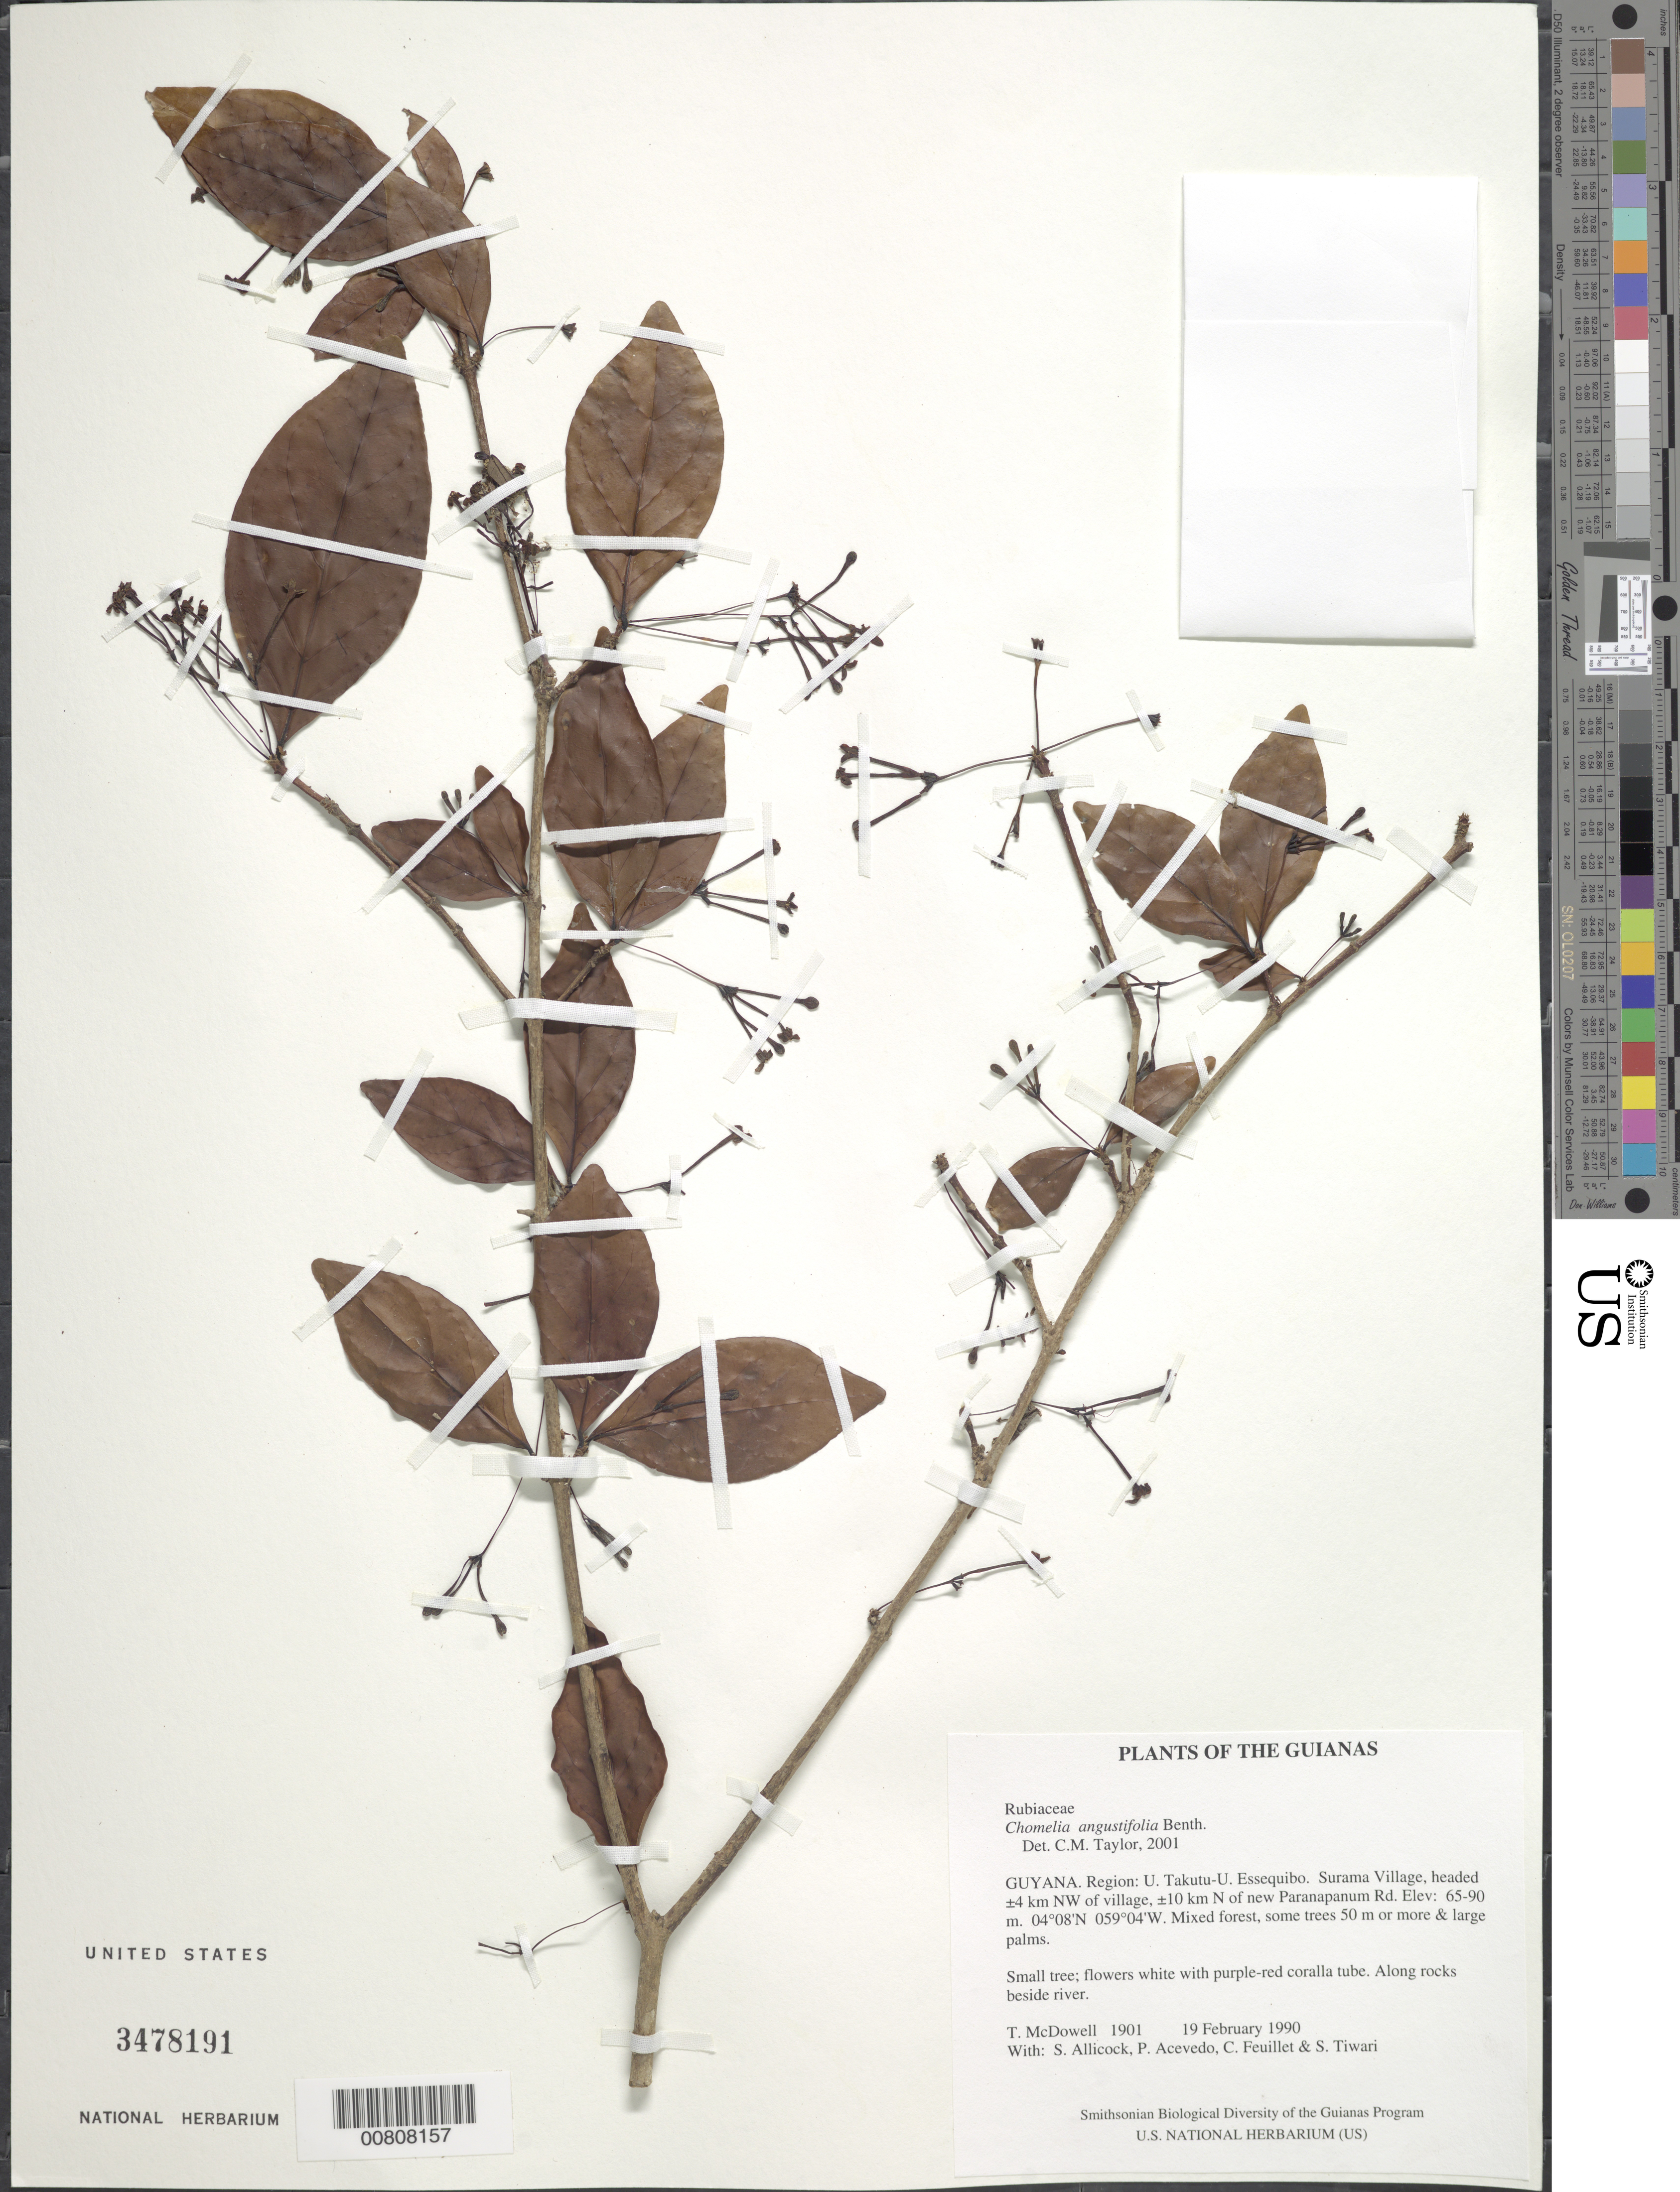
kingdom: Plantae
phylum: Tracheophyta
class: Magnoliopsida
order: Gentianales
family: Rubiaceae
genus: Chomelia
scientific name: Chomelia angustifolia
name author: Benth.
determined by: Taylor, Charlotte M.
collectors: T. McDowell, S. Allicock, P. Acevedo-Rodr., C. Feuillet & S. Tiwari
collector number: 1901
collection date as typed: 19 February 1990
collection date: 1990-02-19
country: Guyana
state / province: U. Takutu-U. Essequibo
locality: ±4 km NW of Surama Village, ±10 km N of new Paranapanema Road, along western trail to Buro-Buro River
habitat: Mixed forest, some trees 50 m or more & large palms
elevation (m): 65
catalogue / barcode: US 3478191